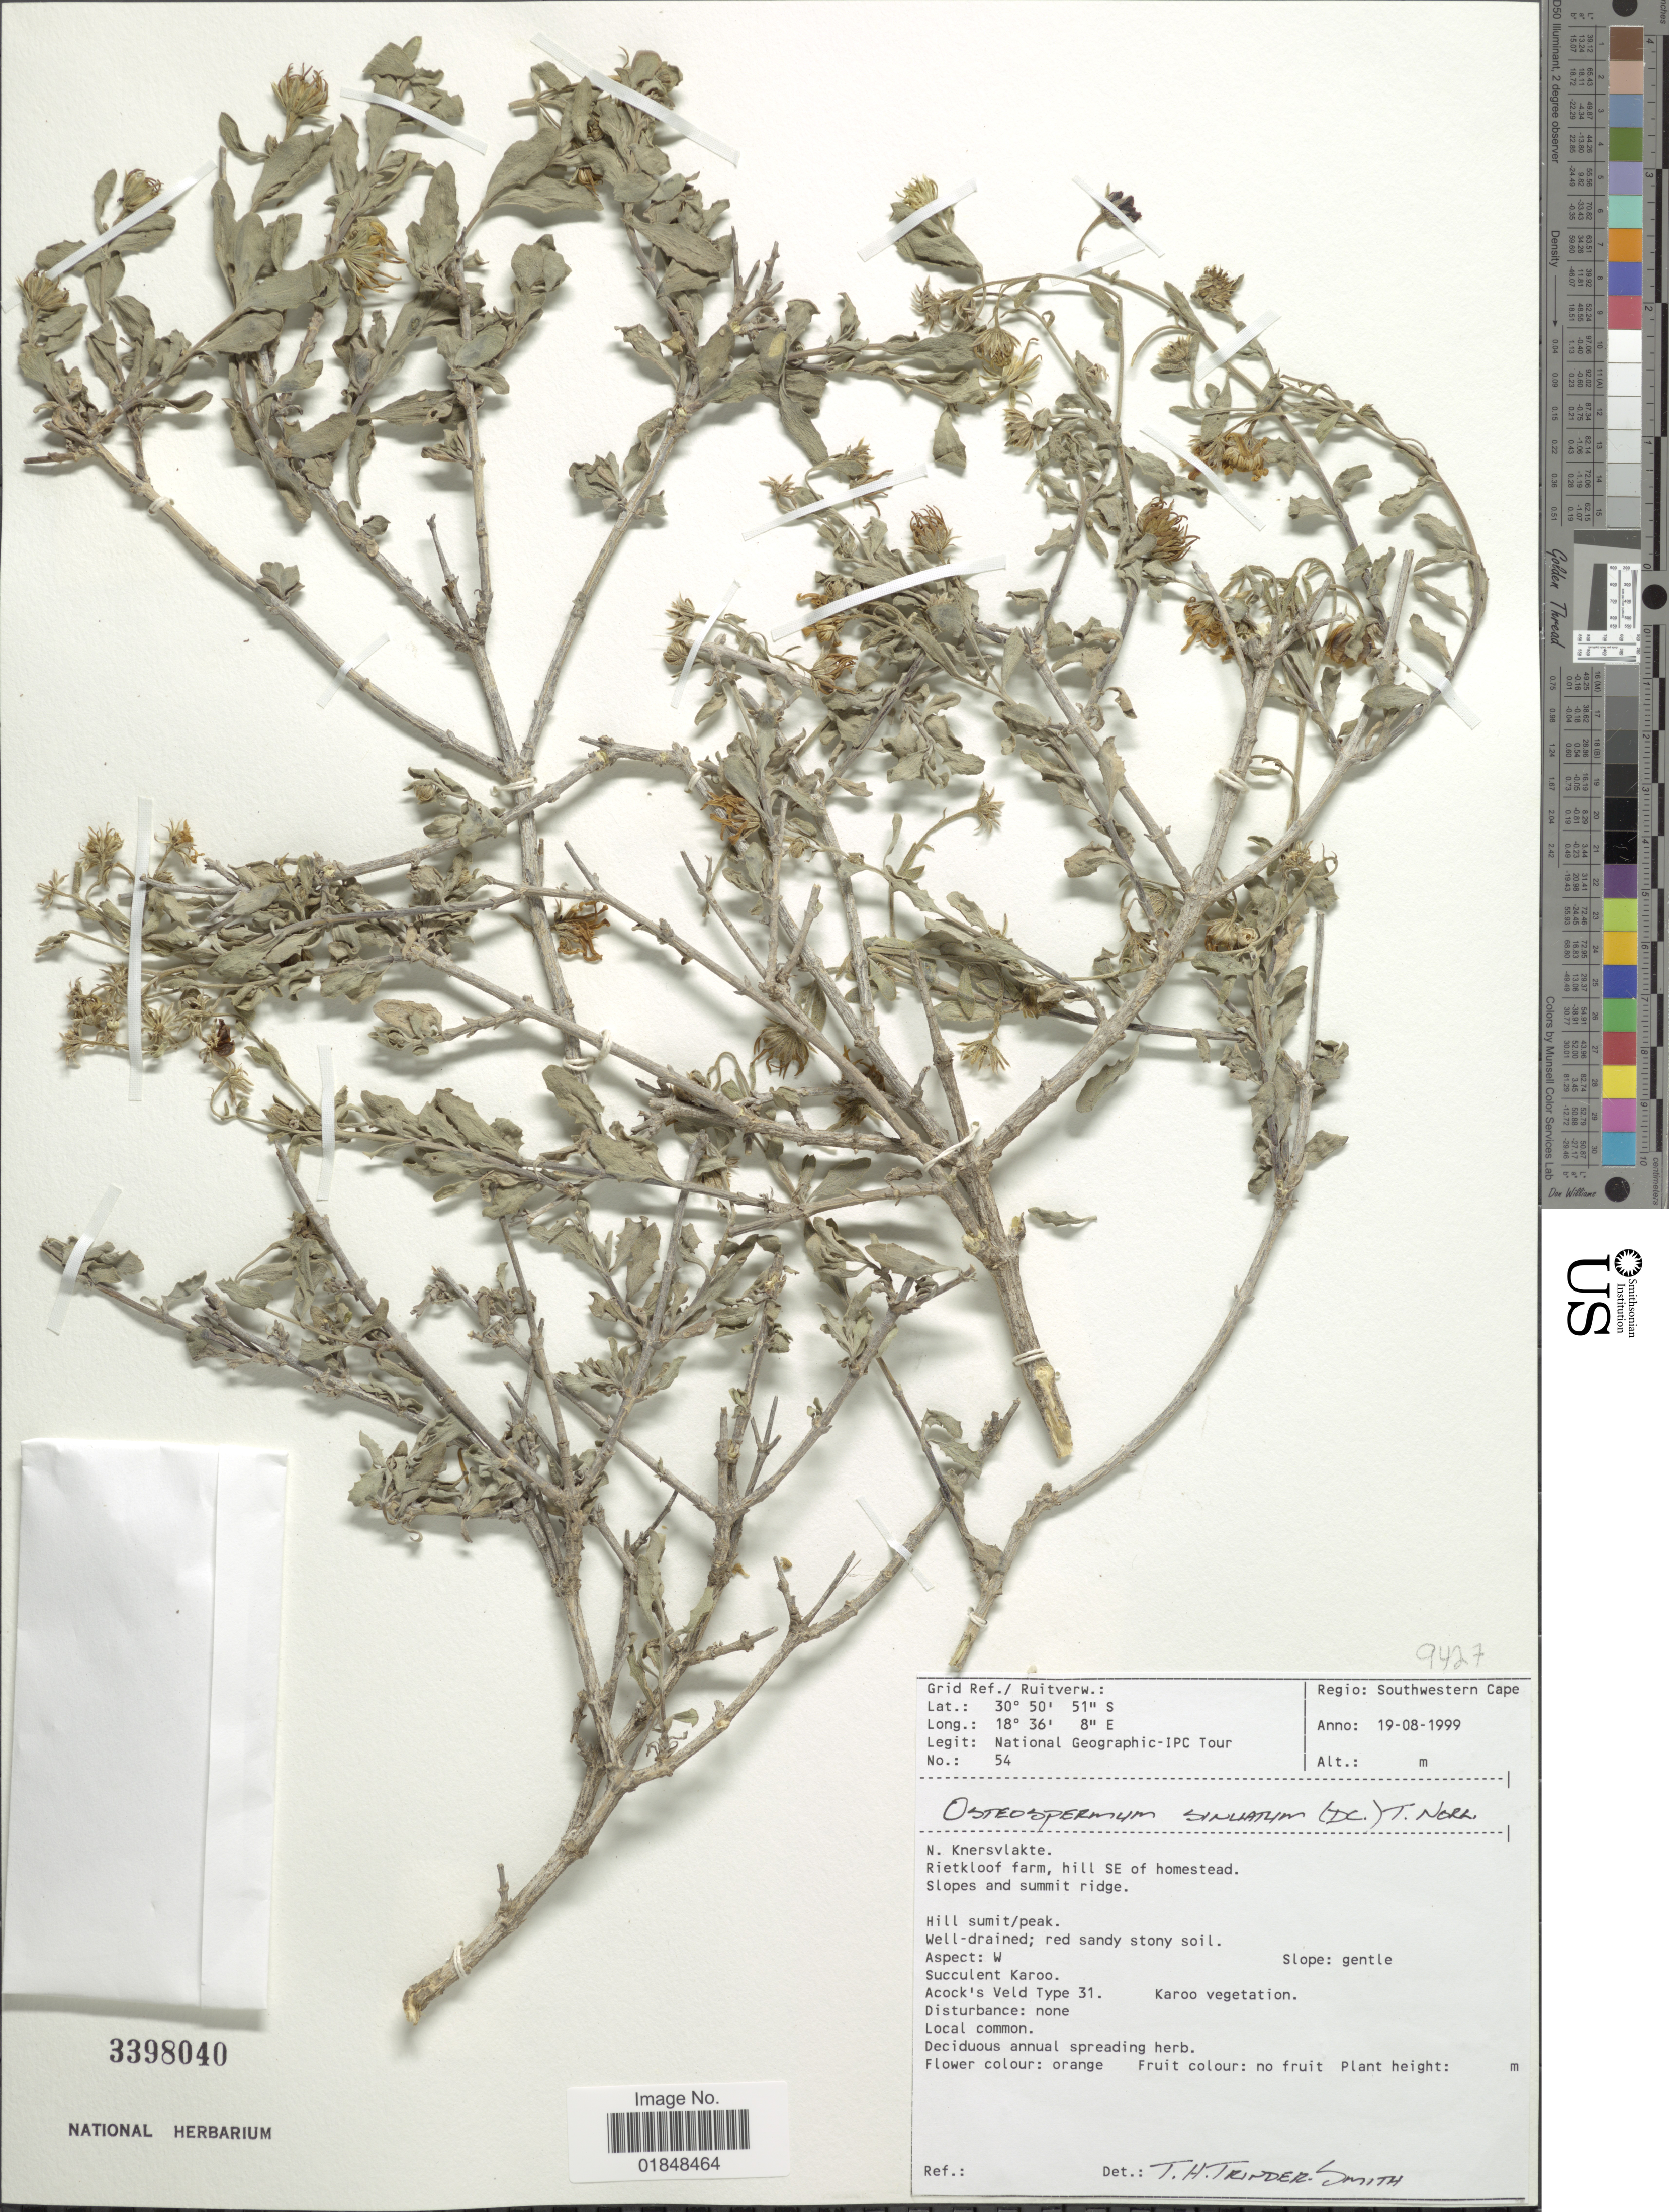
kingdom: Plantae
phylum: Tracheophyta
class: Magnoliopsida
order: Asterales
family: Asteraceae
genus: Osteospermum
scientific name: Osteospermum sinuatum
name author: DC.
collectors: National Geographic IPC T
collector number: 54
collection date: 1999-08-19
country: South Africa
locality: Southwestern Cape. N. Knersvlakte. Rietkloof farm, hill SE of homestead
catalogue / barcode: US 3398040